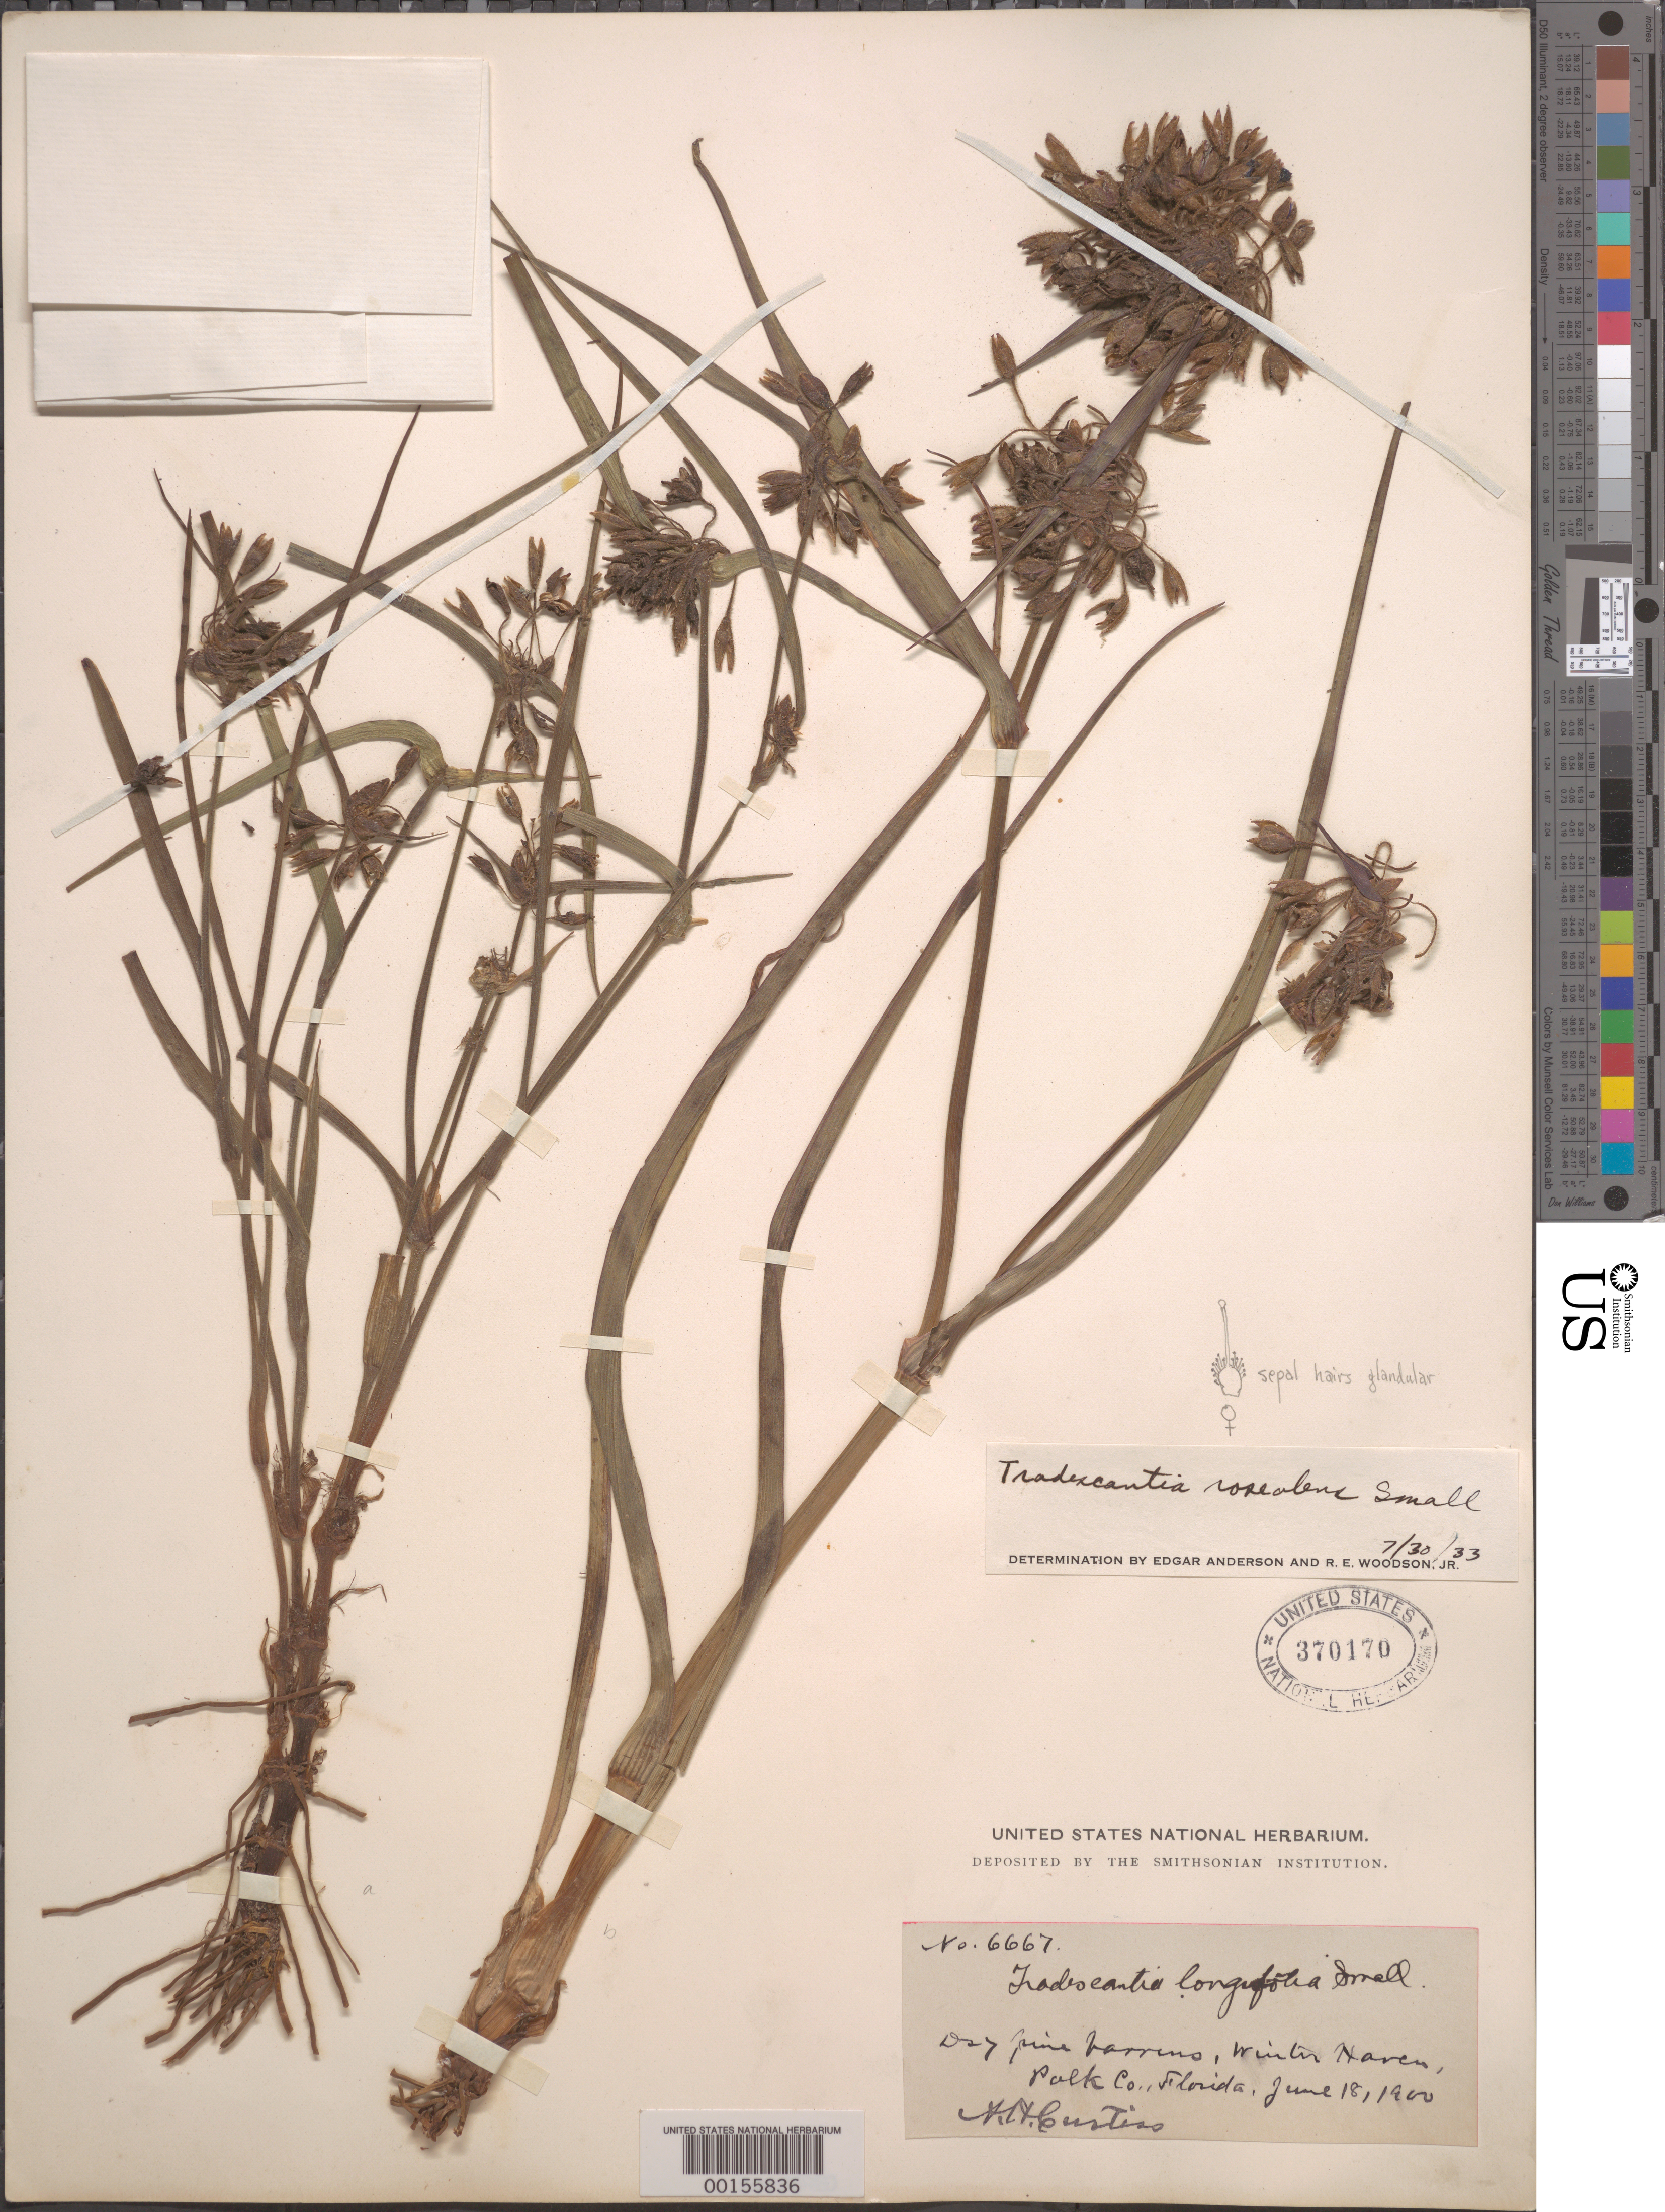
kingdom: Plantae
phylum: Tracheophyta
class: Liliopsida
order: Commelinales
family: Commelinaceae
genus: Tradescantia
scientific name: Tradescantia roseolens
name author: Small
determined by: Woodson, R. E., Jr.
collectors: A. H. Curtiss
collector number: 6667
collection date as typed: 18 Jun 1900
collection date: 1900-06-18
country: United States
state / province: Florida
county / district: Polk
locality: Winter haven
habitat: Dry, pine barrens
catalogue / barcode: US 370170